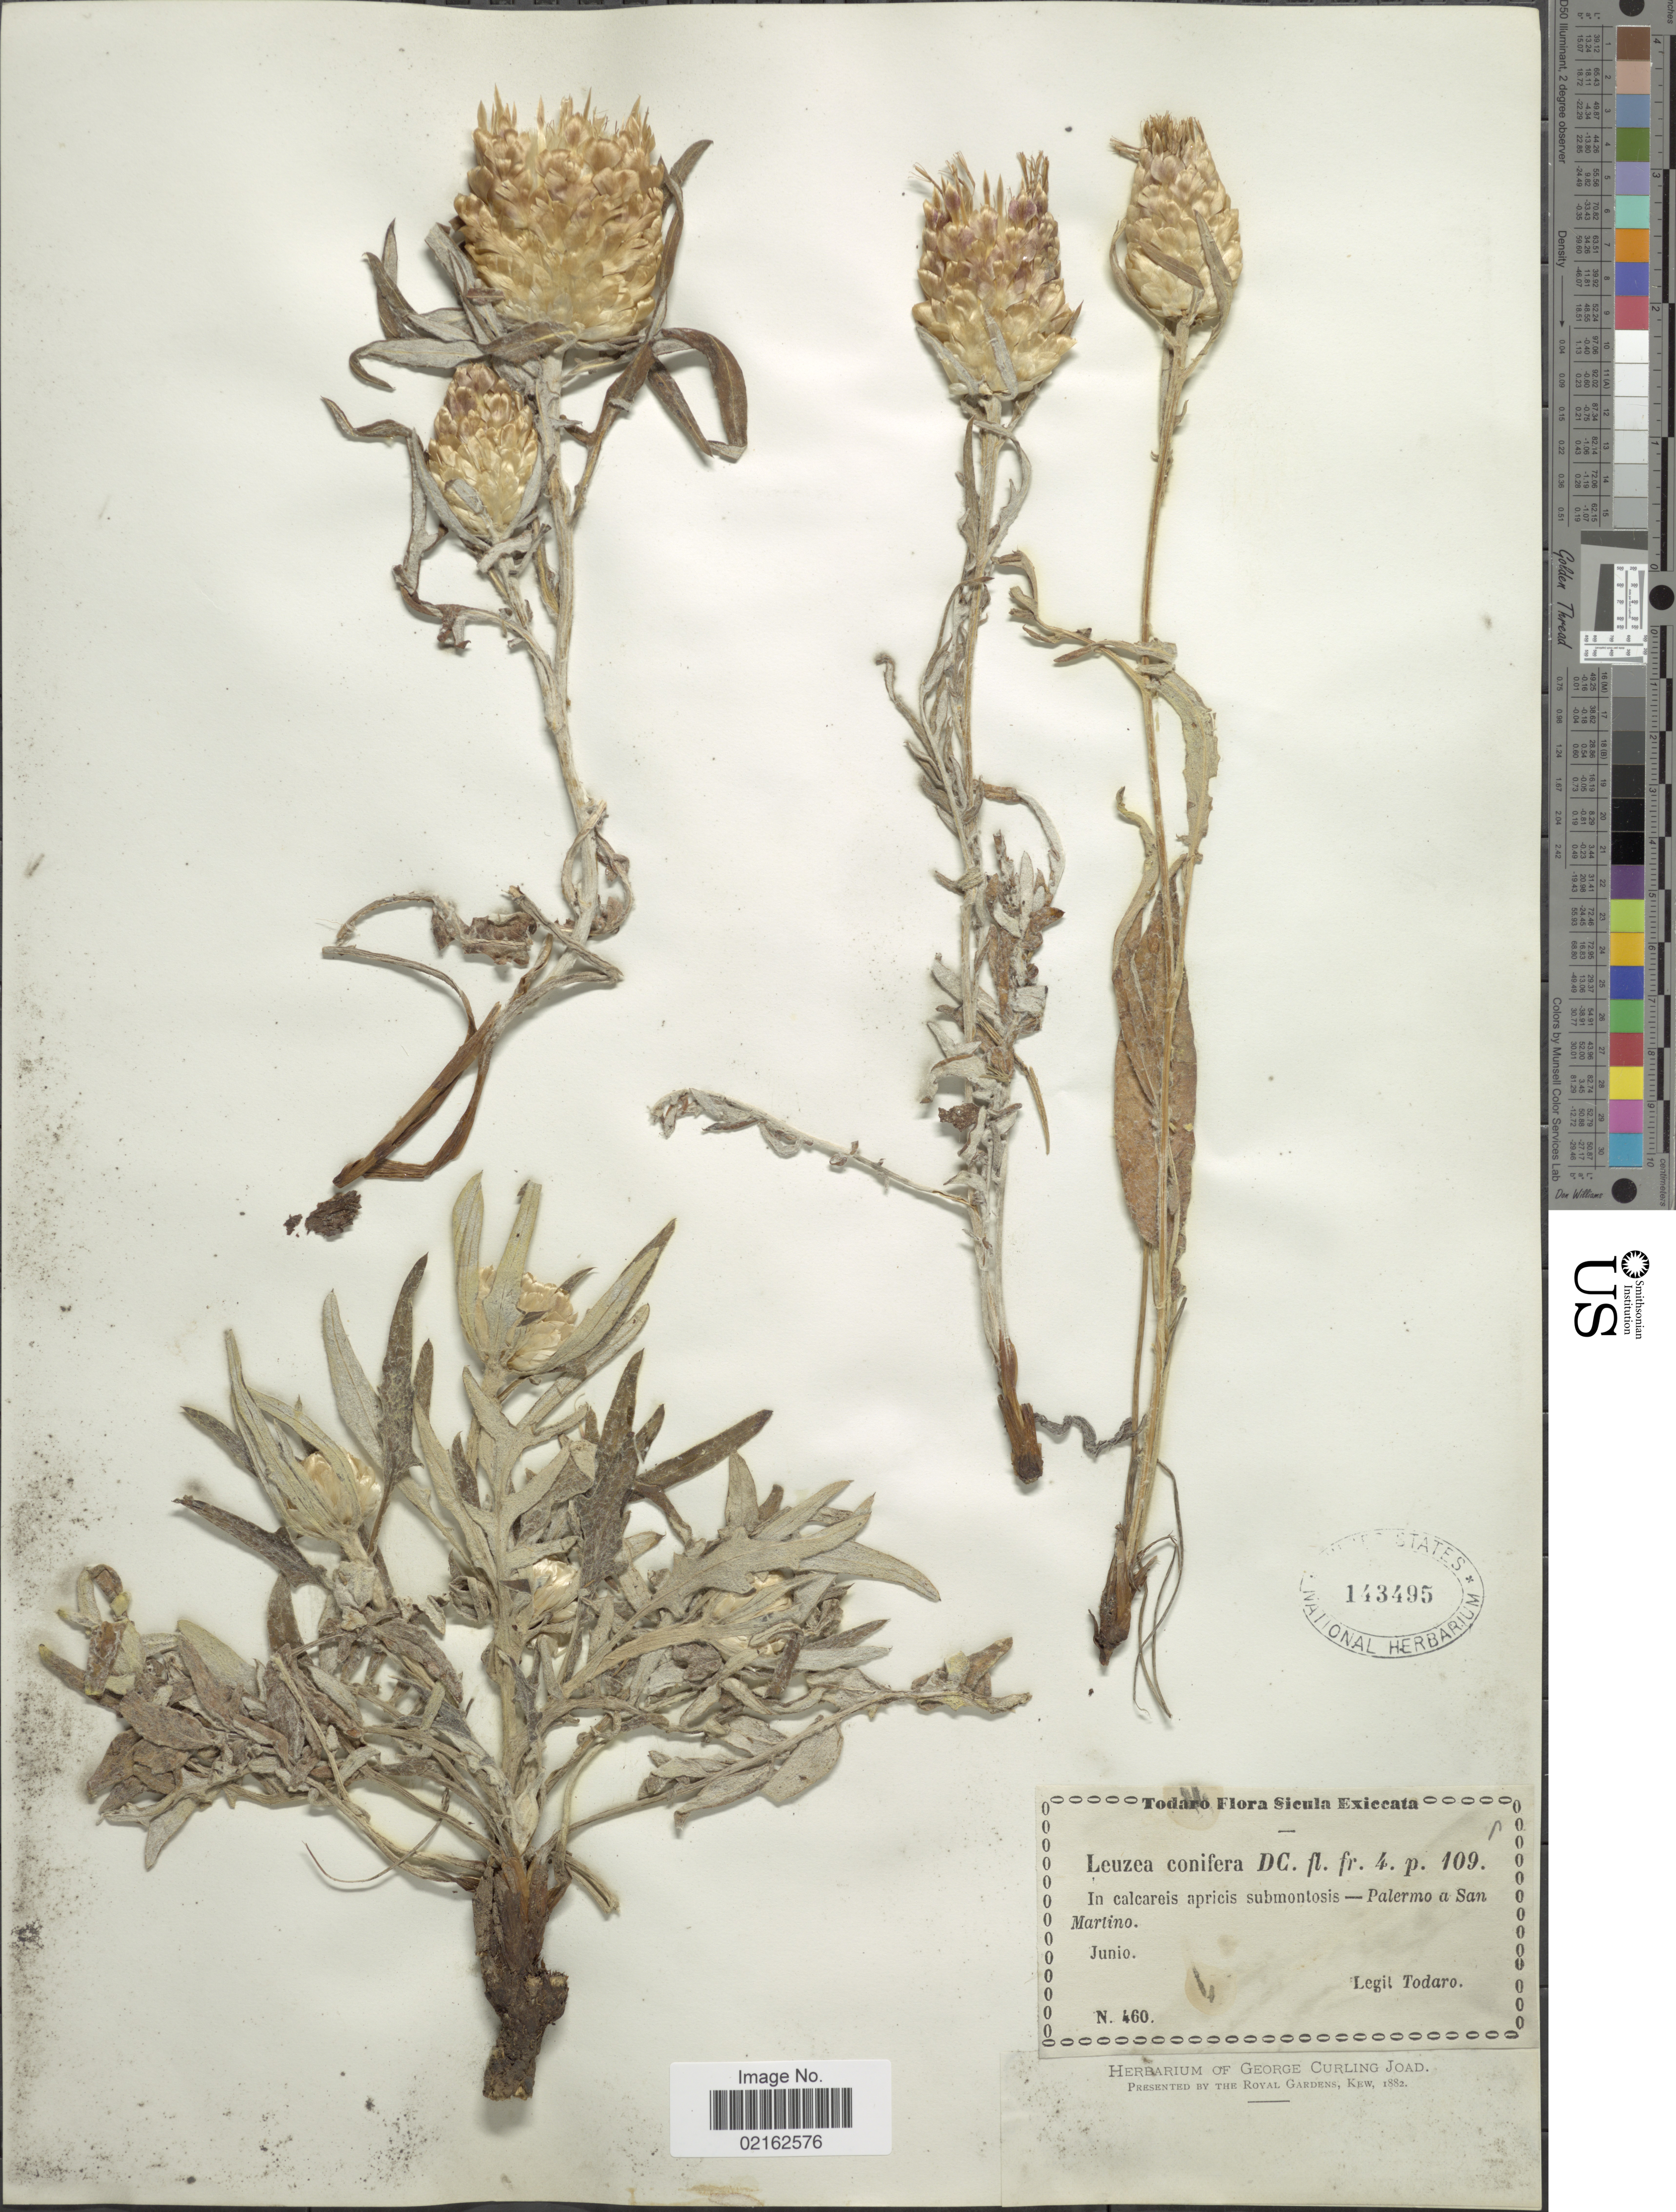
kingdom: Plantae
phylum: Tracheophyta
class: Magnoliopsida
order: Asterales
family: Asteraceae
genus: Leuzea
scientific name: Leuzea conifera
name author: (L.) DC.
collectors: Todaro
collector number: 460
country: Italy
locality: Sicula, Palermo a San Martino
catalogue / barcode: US 143495